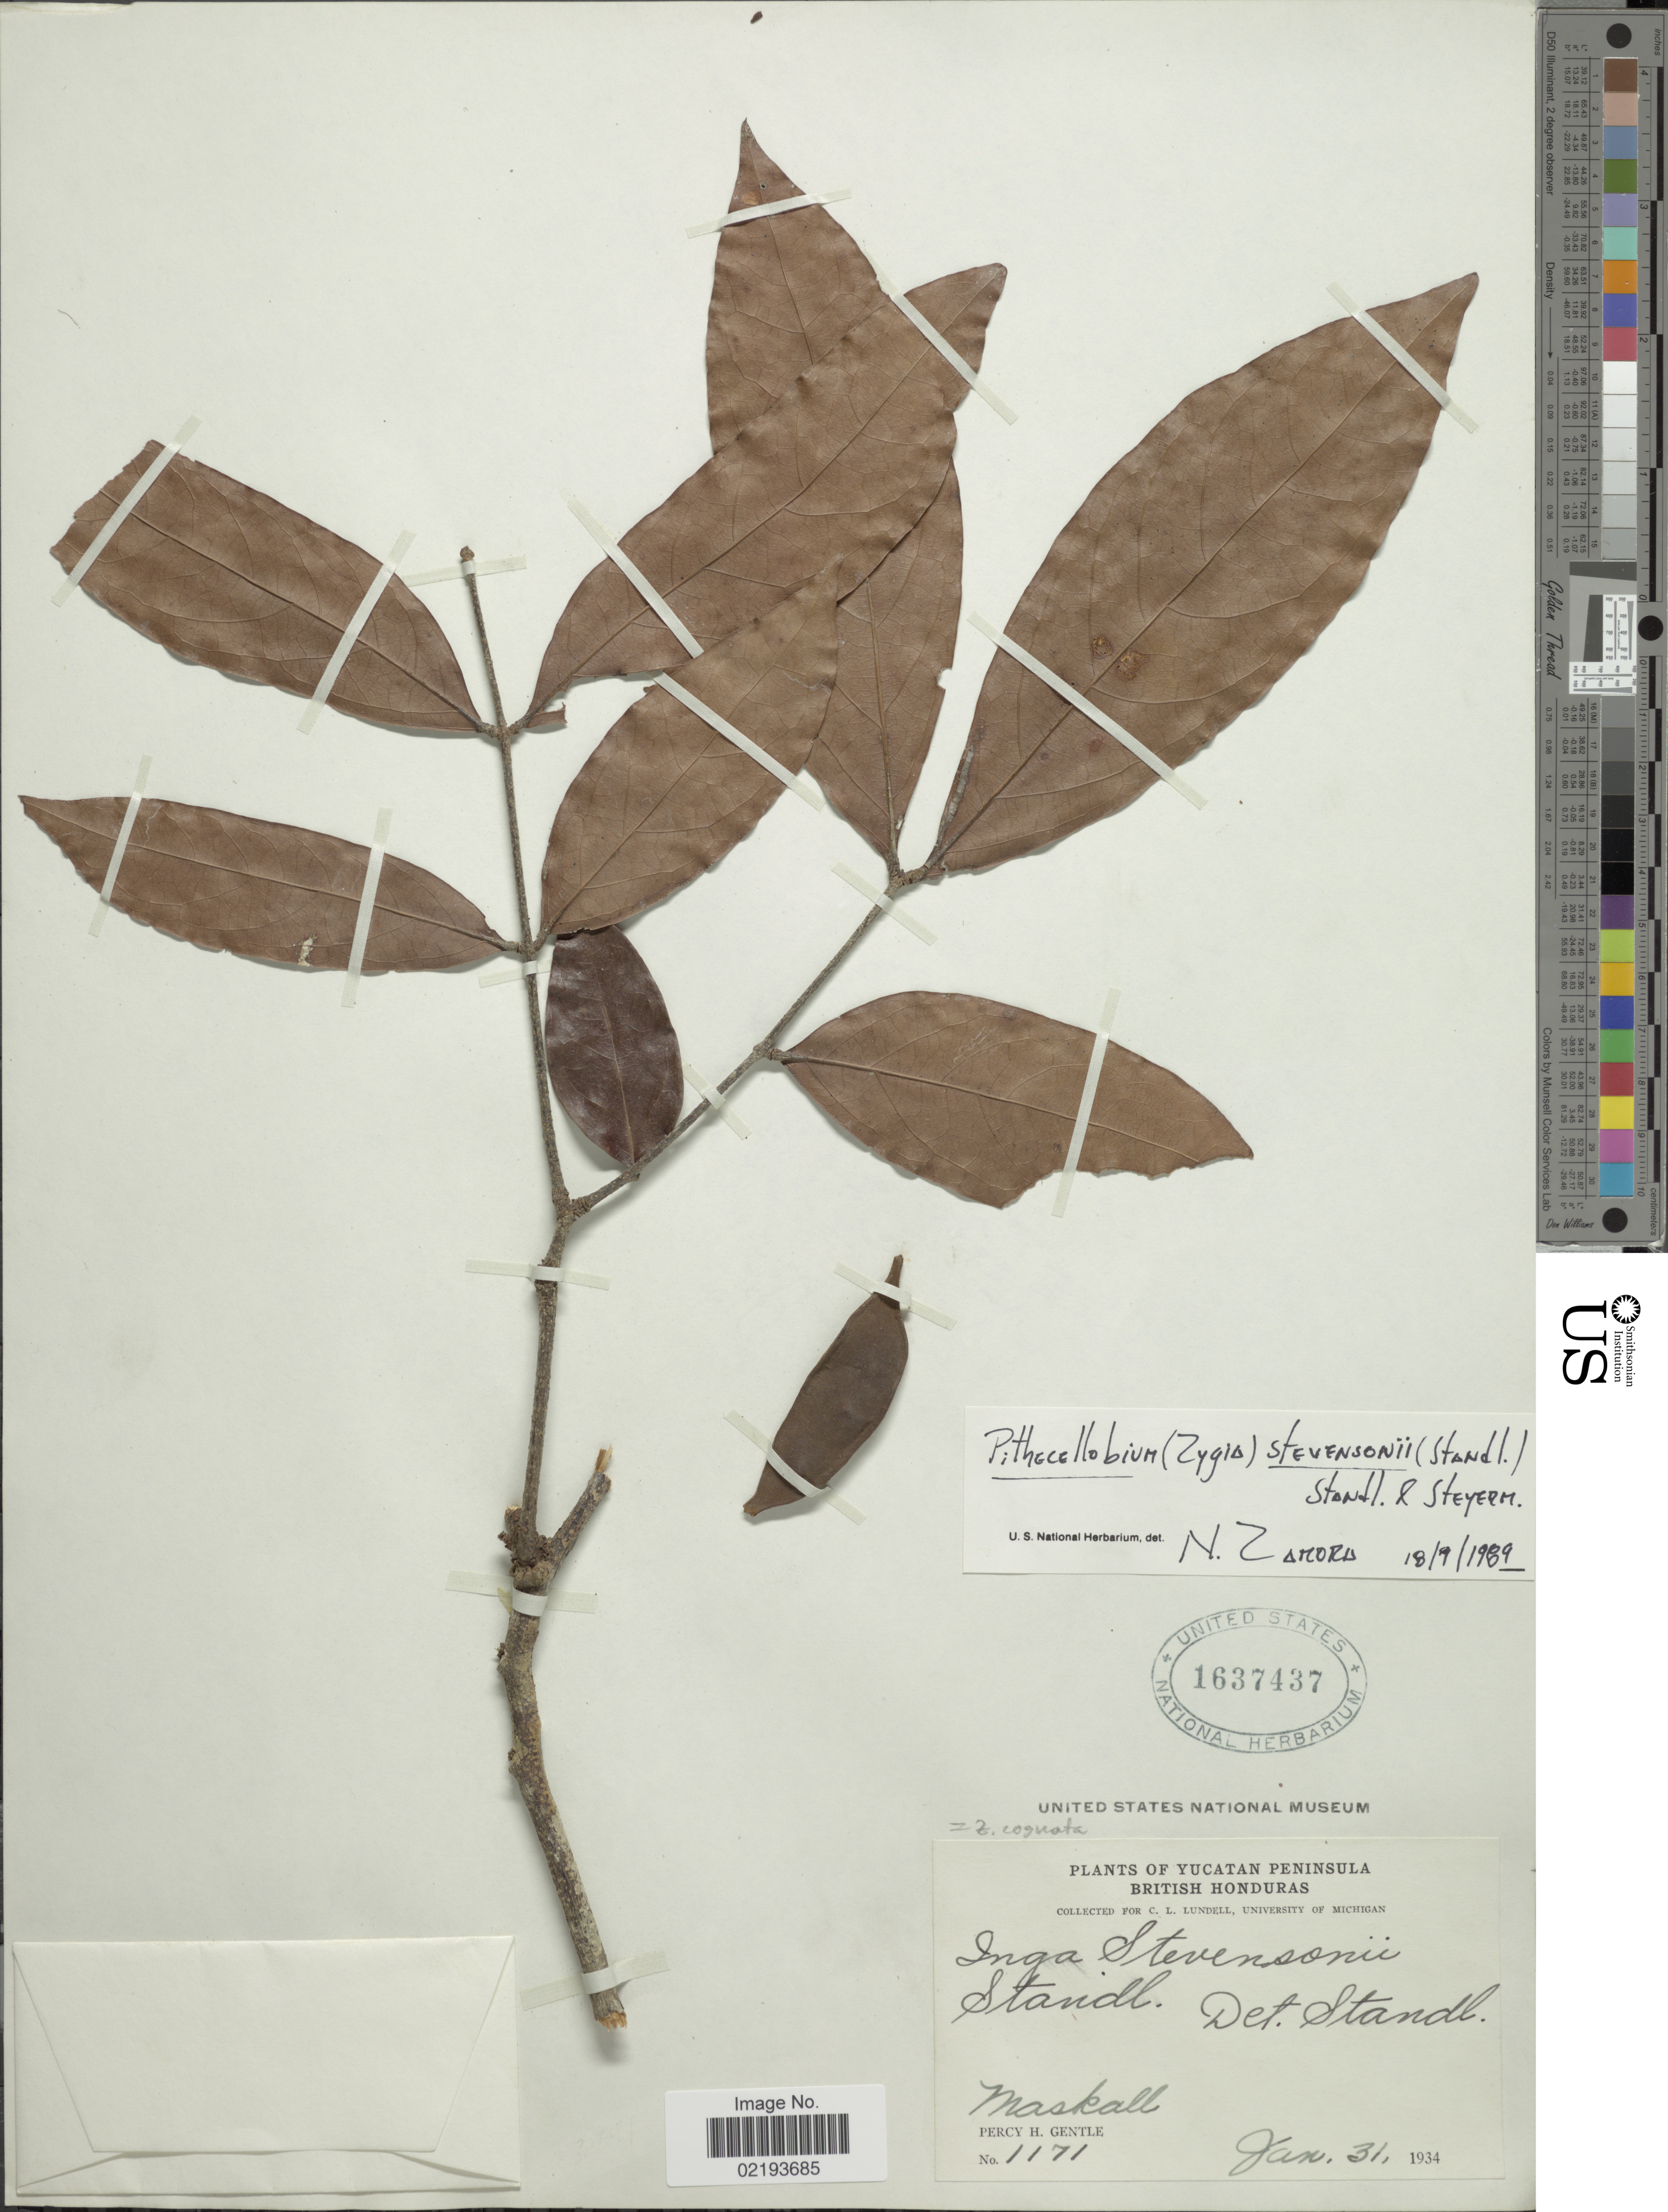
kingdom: Plantae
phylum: Tracheophyta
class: Magnoliopsida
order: Fabales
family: Fabaceae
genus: Zygia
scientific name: Zygia cognata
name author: (Schltdl.) Britton & Rose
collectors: P. H. Gentle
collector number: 1171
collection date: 1934-01-31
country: Belize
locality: Yucatan Peninsula British Honduras, Maskall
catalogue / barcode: US 1637437